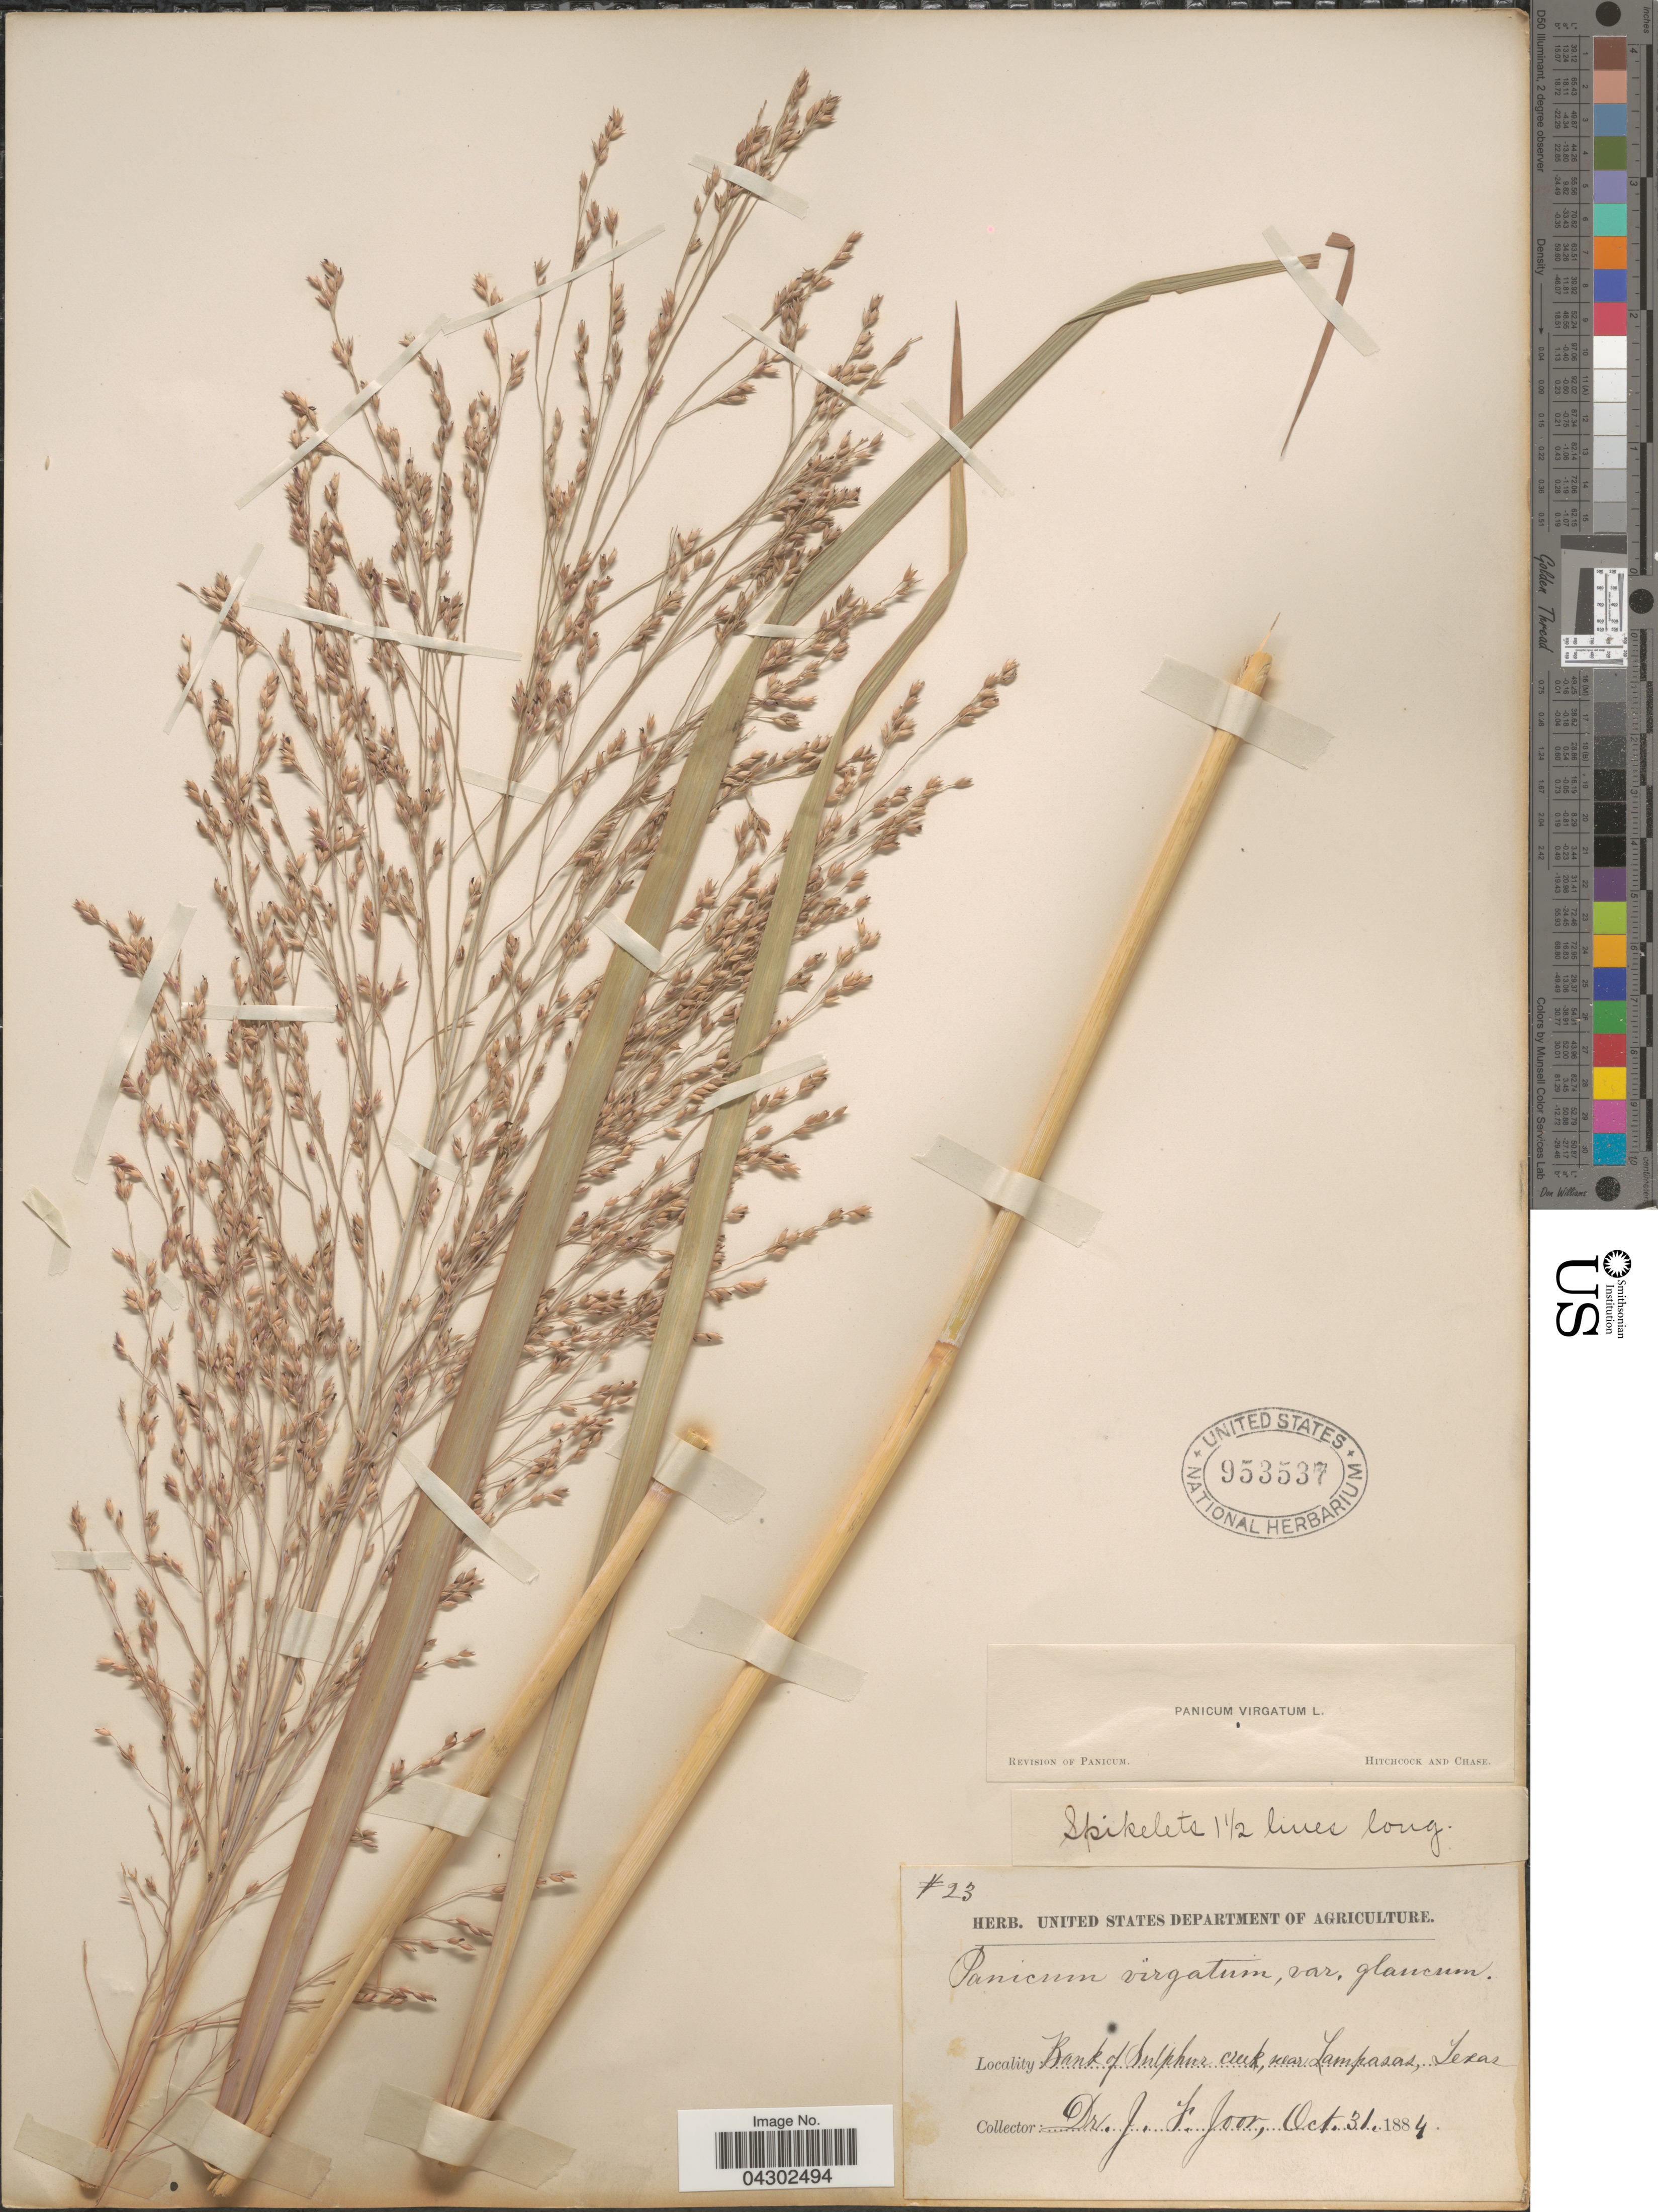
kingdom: Plantae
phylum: Tracheophyta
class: Liliopsida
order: Poales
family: Poaceae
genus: Panicum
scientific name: Panicum virgatum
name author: L.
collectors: J. F. Joor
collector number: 23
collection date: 1884-10-31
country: United States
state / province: Texas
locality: Bank of Sulphur creek, near Lampasas.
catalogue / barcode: US 953537